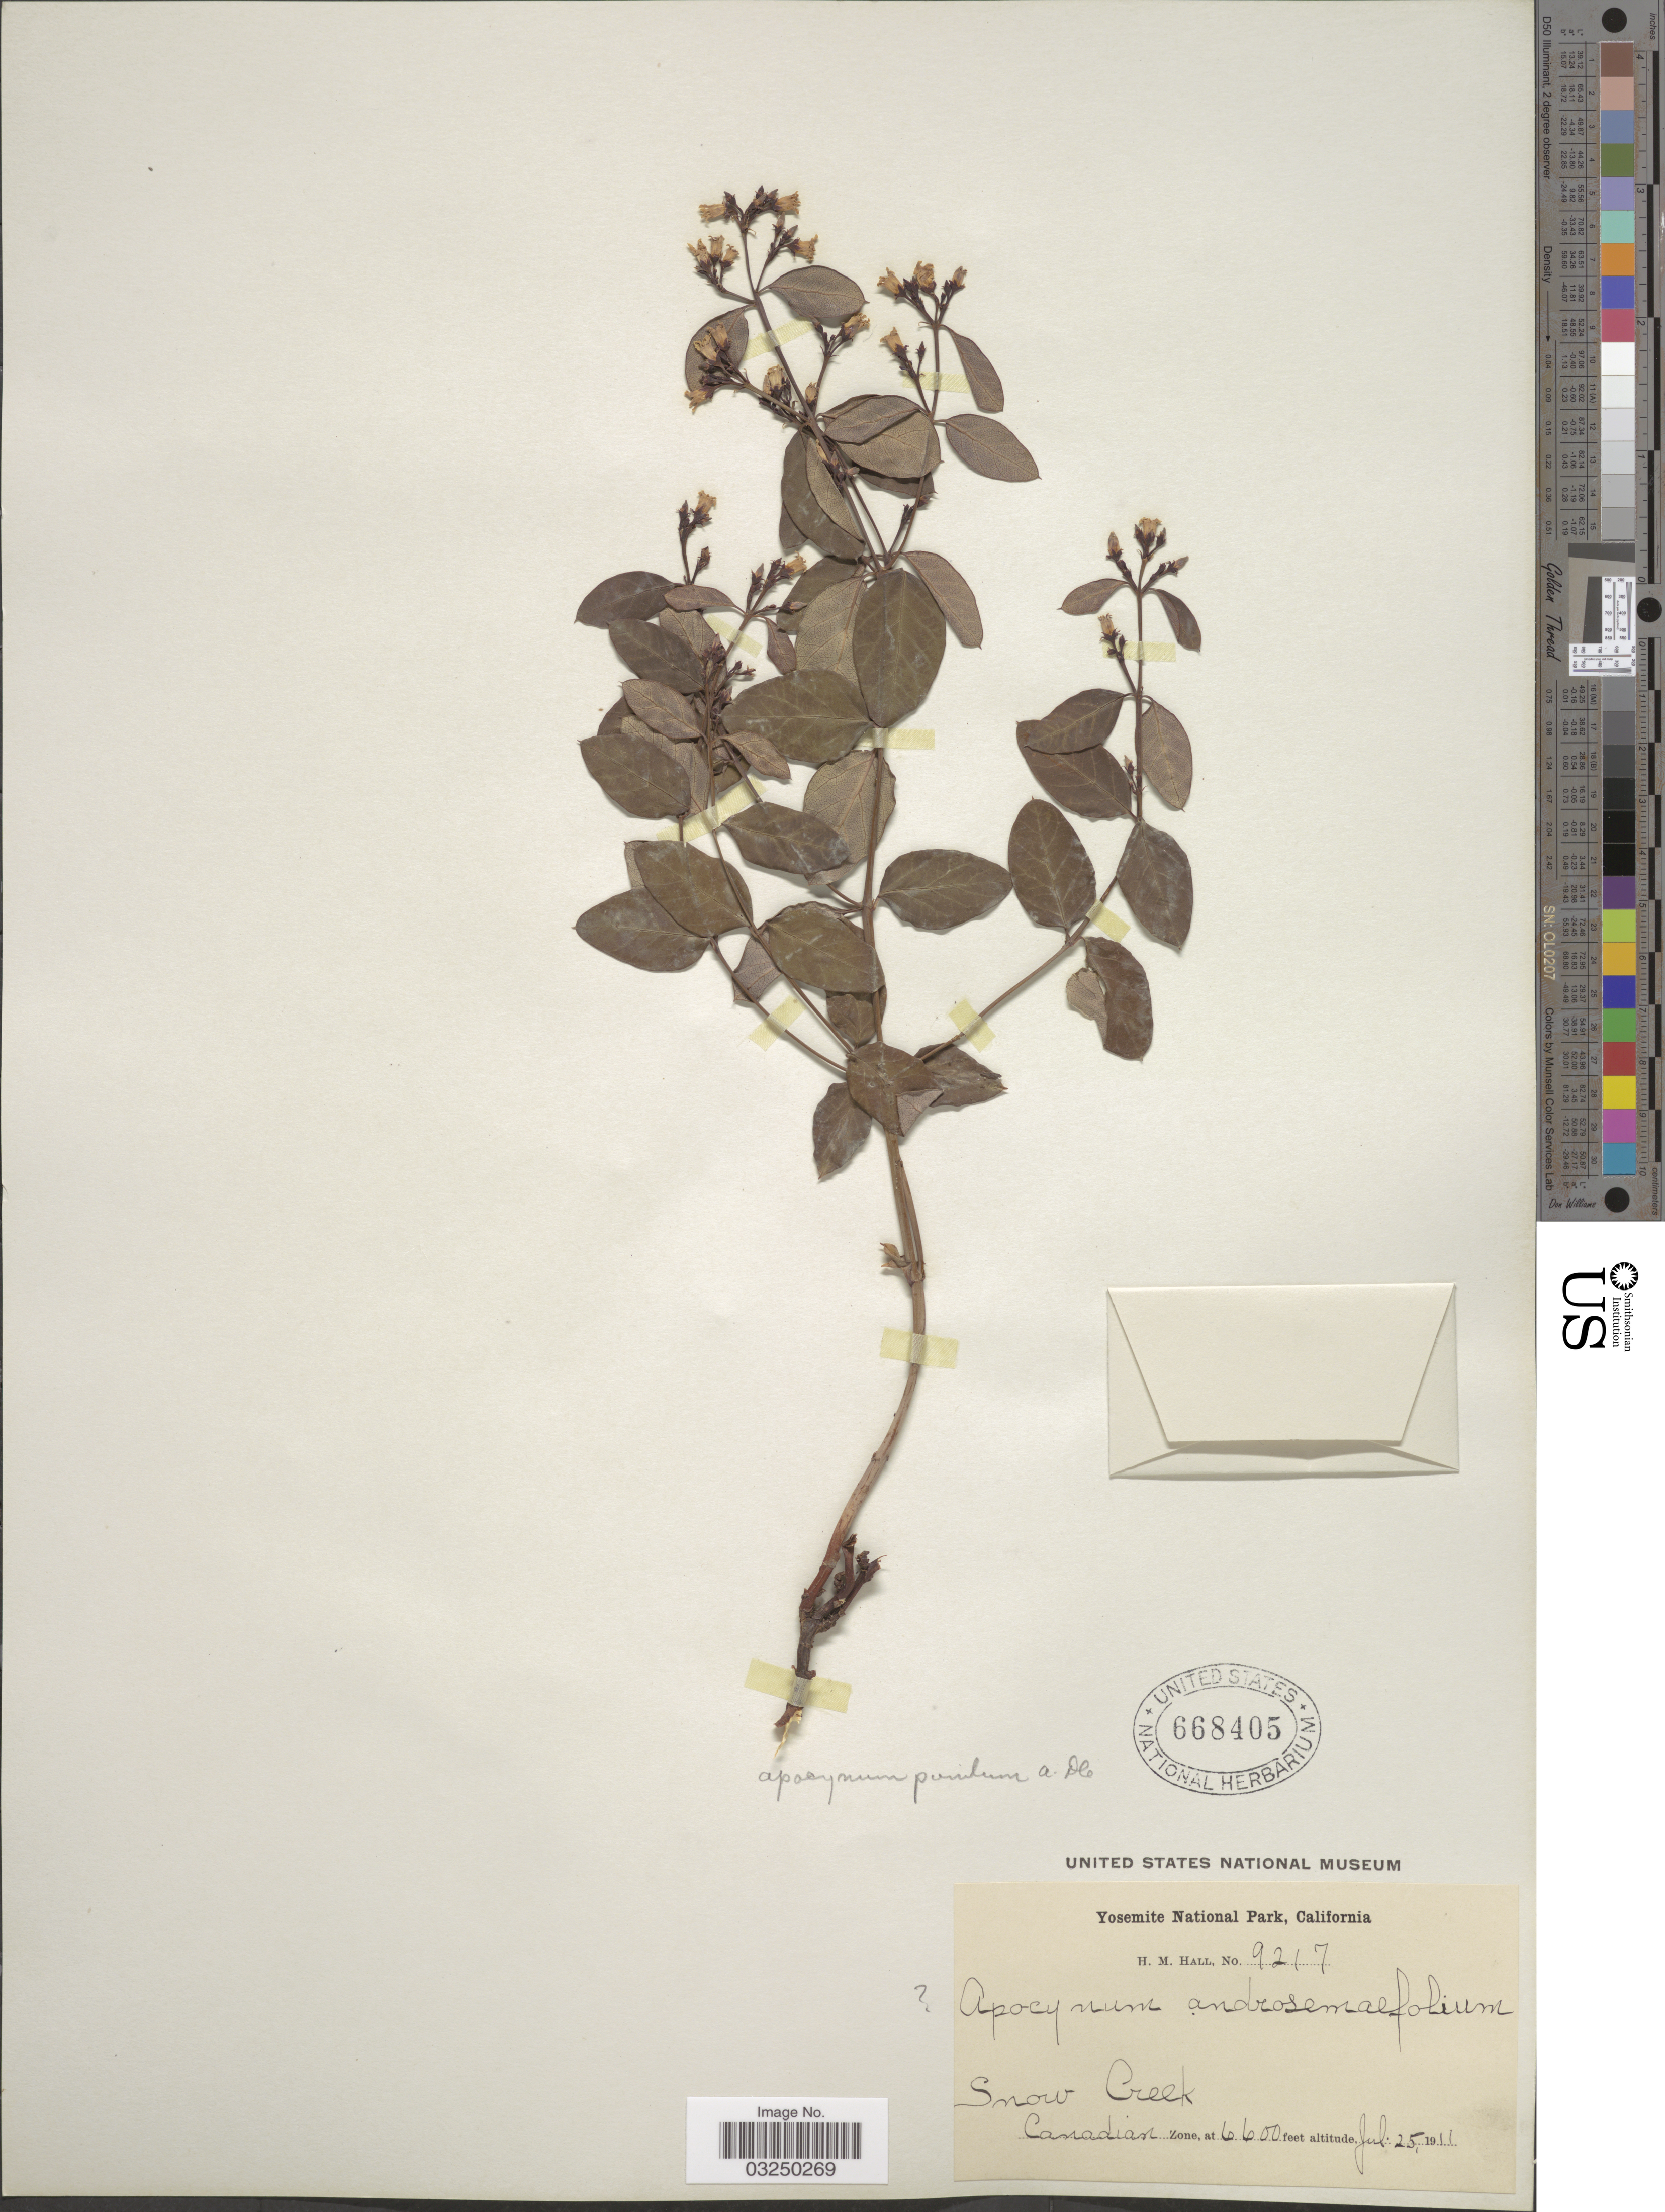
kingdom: Plantae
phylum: Tracheophyta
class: Magnoliopsida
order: Gentianales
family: Apocynaceae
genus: Apocynum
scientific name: Apocynum sp.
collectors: H. M. Hall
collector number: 9217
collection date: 1911-07-25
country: United States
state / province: California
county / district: Mariposa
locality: Yosemite National Park, Snow Creek. Canadian Zone.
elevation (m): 2012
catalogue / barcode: US 668405